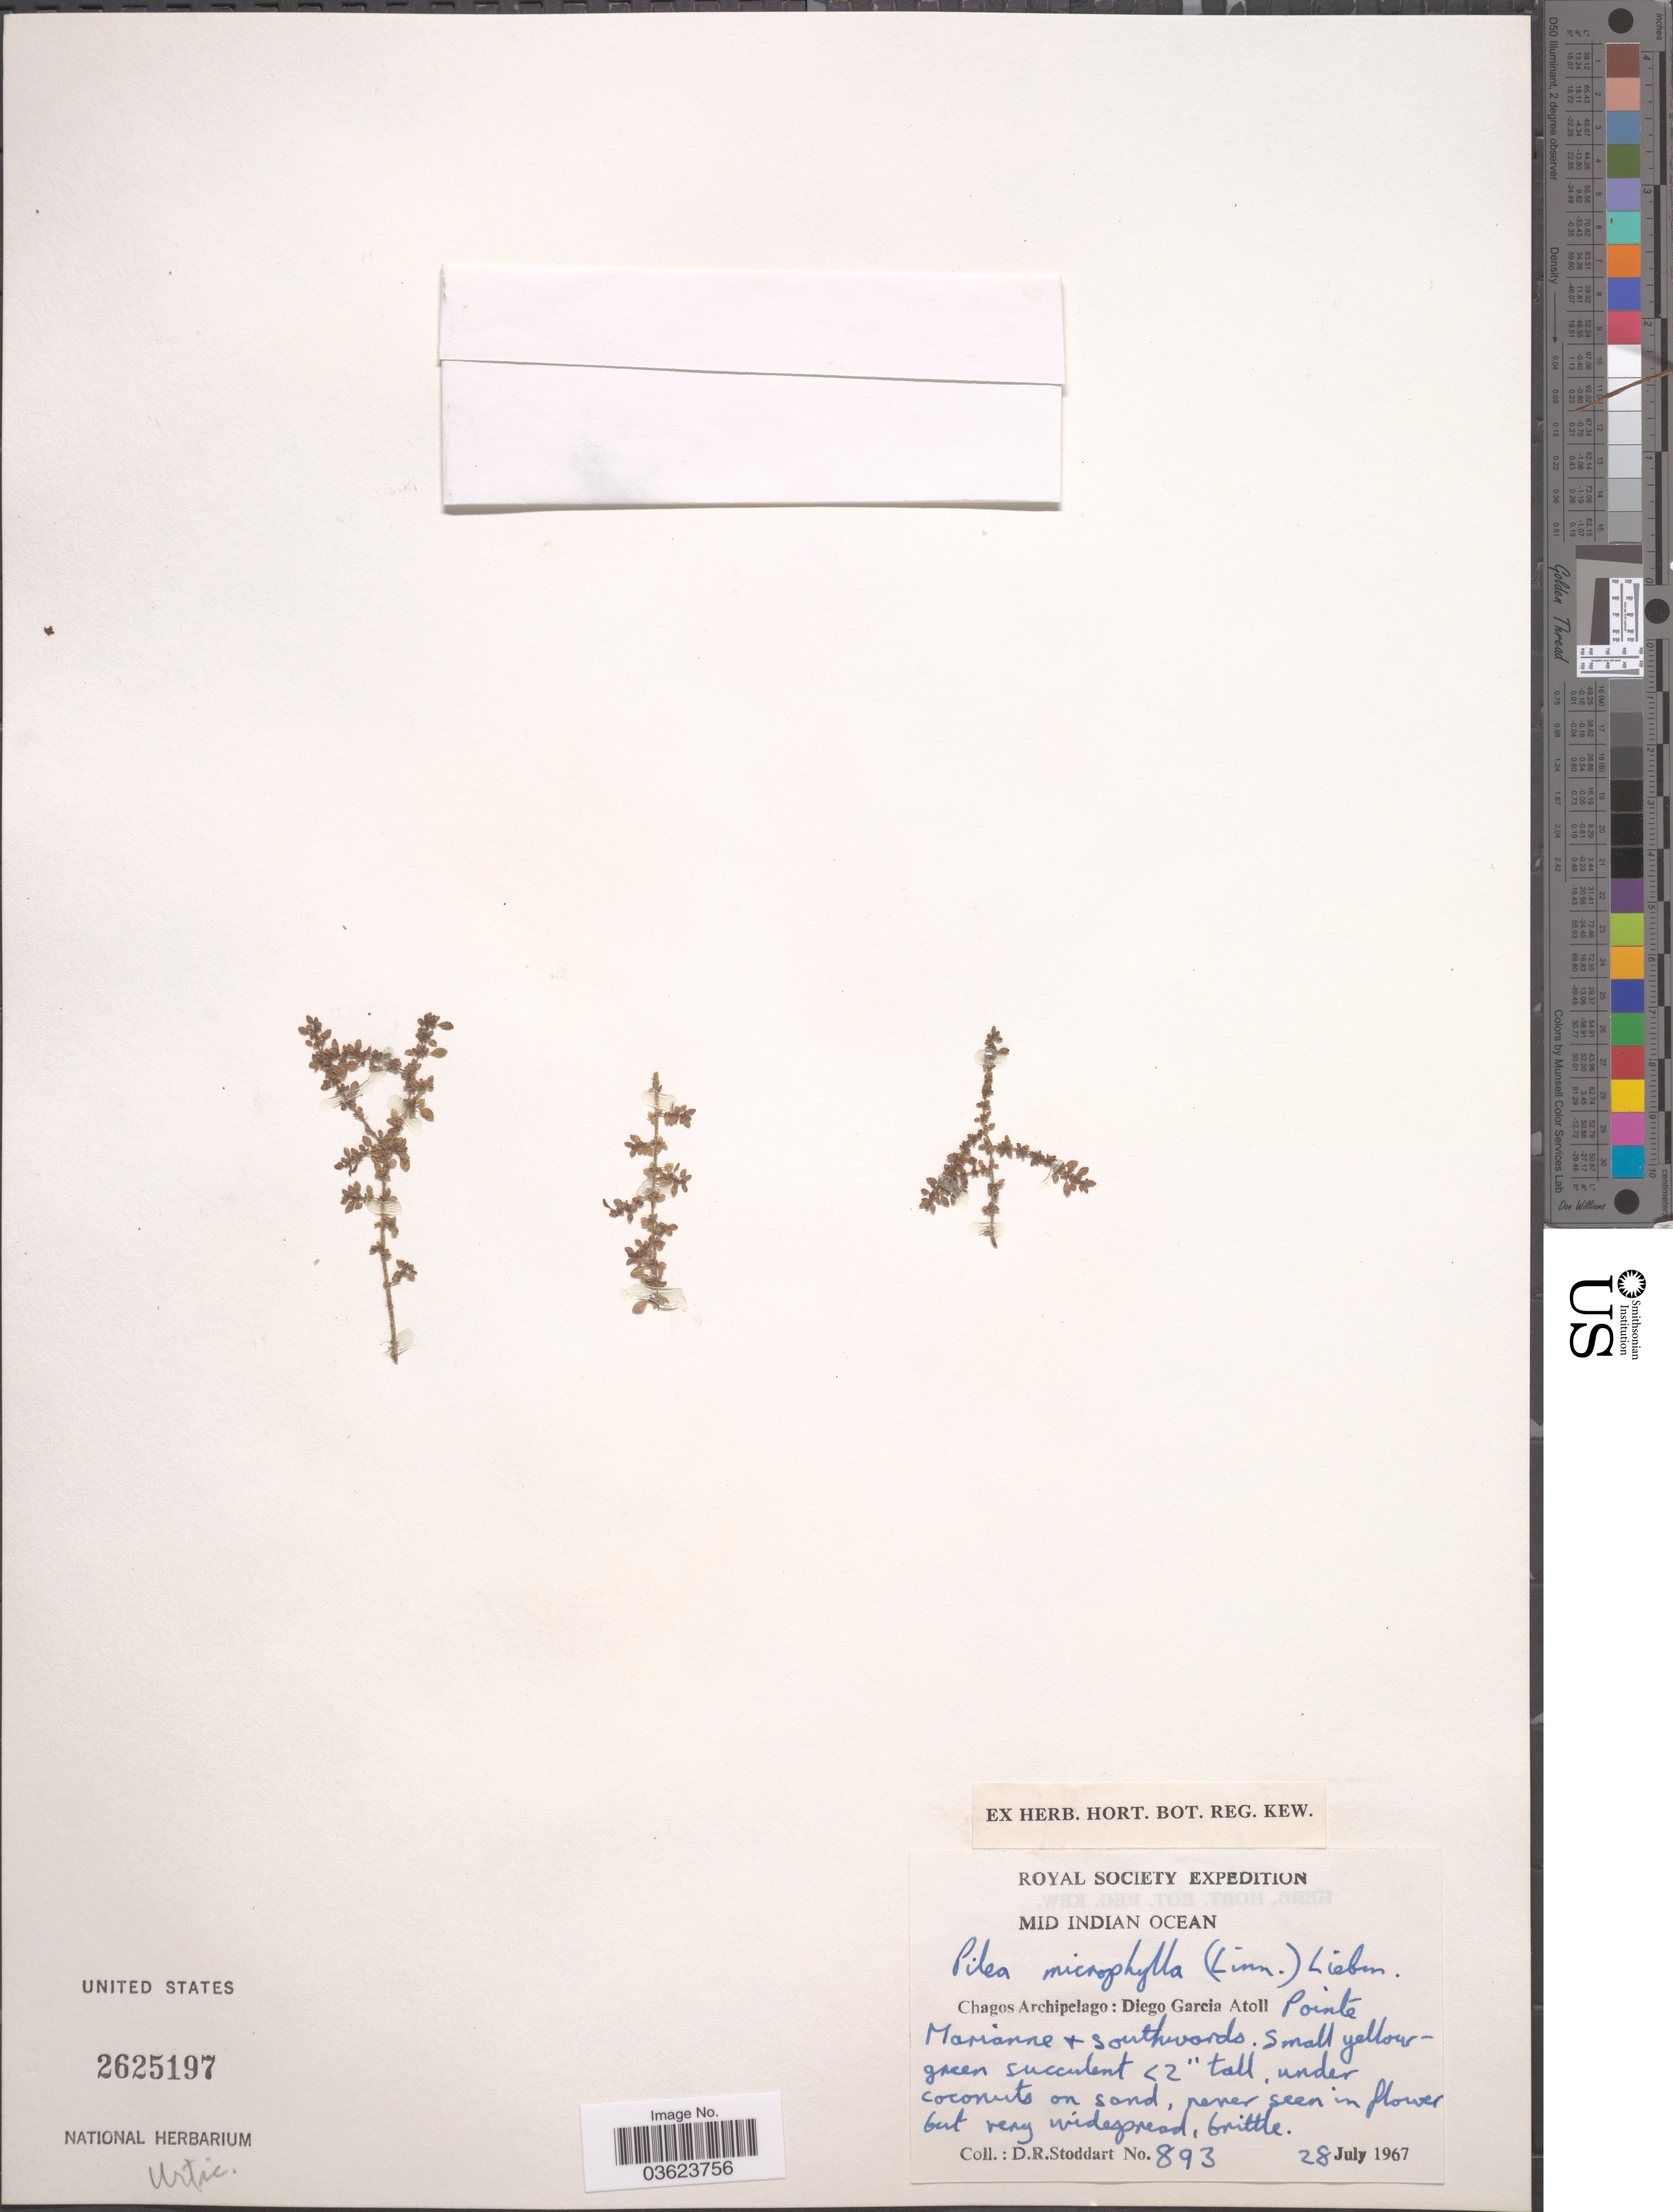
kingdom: Plantae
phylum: Tracheophyta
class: Magnoliopsida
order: Rosales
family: Urticaceae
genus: Pilea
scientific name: Pilea microphylla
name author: (L.) Liebm.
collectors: D. R. Stoddart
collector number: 893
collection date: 1967-07-28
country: British Indian Ocean Territory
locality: Mid Indian Ocean. Chagos Archipelago: Diego Garcia Atoll. Pointe Marianne + southwards.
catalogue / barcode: US 2625197